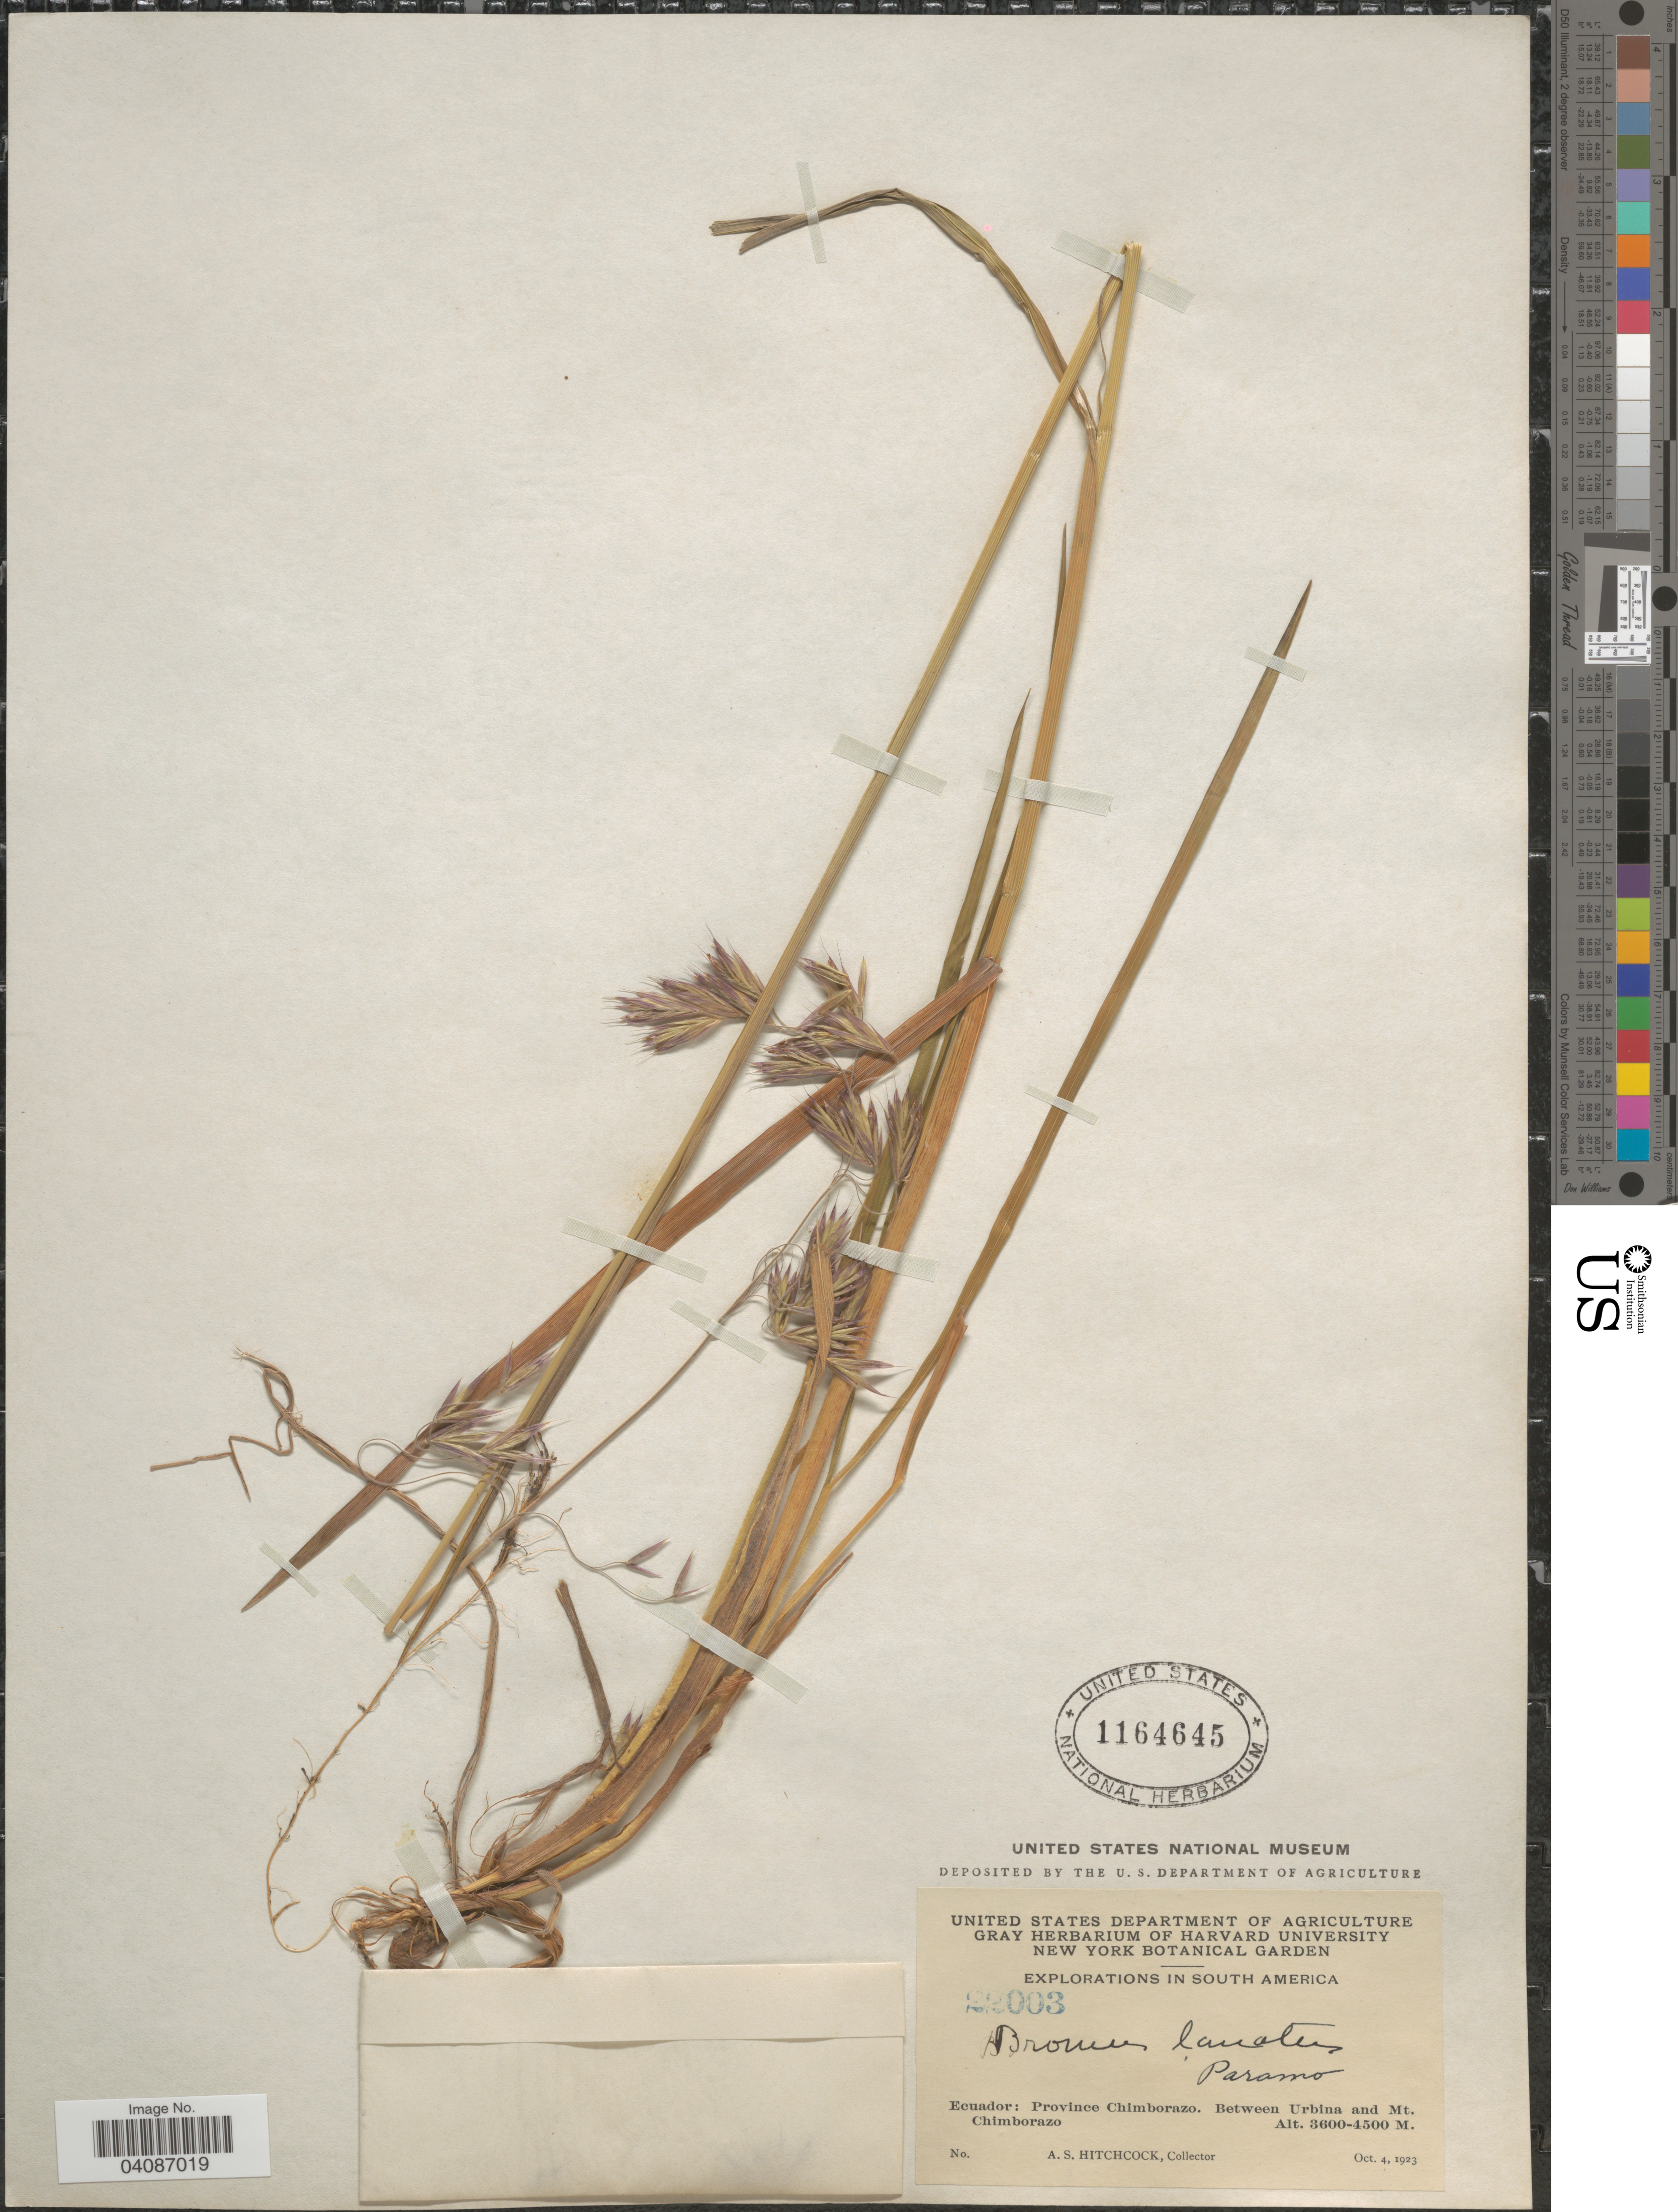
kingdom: Plantae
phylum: Tracheophyta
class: Liliopsida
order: Poales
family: Poaceae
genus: Bromus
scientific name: Bromus lanatus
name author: Kunth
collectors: A. S. Hitchcock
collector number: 22003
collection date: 1923-10-04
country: Ecuador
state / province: Chimborazo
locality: Between Urbina and Mt. Chimborazo. Explorations In South America.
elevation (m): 3600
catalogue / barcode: US 1164645